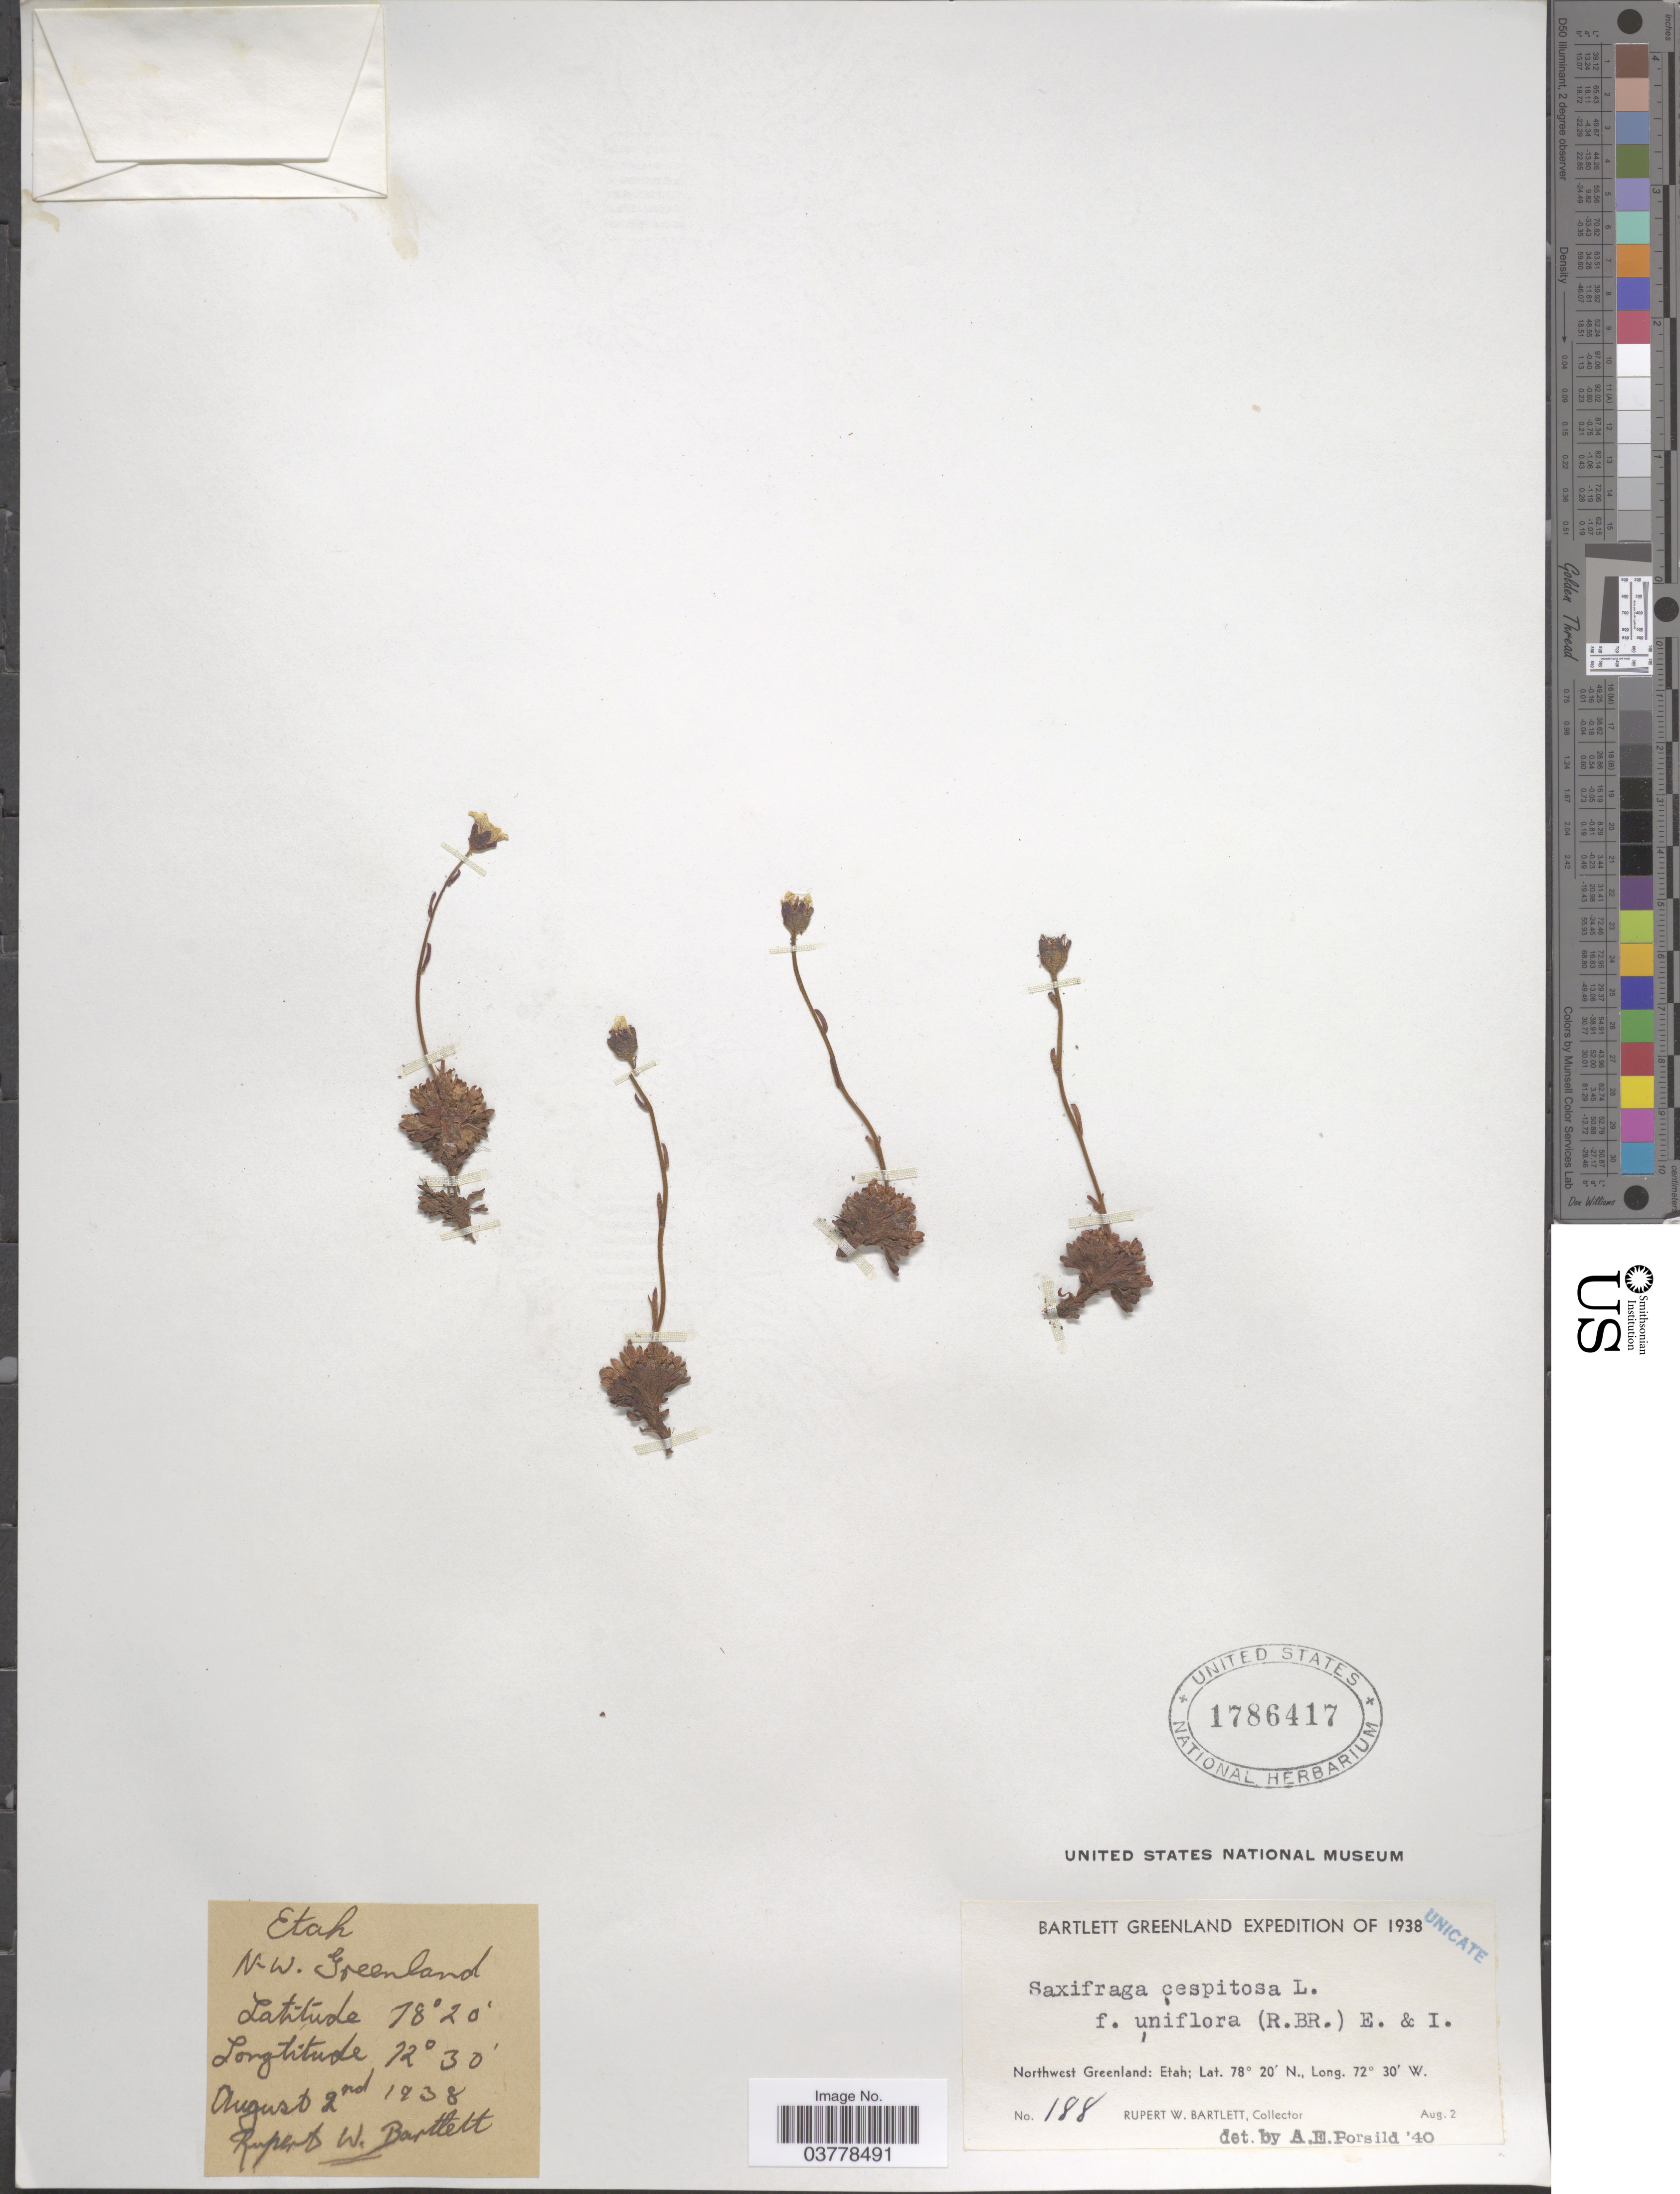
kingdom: Plantae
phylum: Tracheophyta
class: Magnoliopsida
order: Saxifragales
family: Saxifragaceae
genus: Saxifraga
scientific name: Saxifraga caespitosa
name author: L.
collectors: R. W. Bartlett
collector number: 188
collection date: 1938-08-02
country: Greenland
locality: Northwest Greenland: Etah.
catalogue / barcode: US 1786417